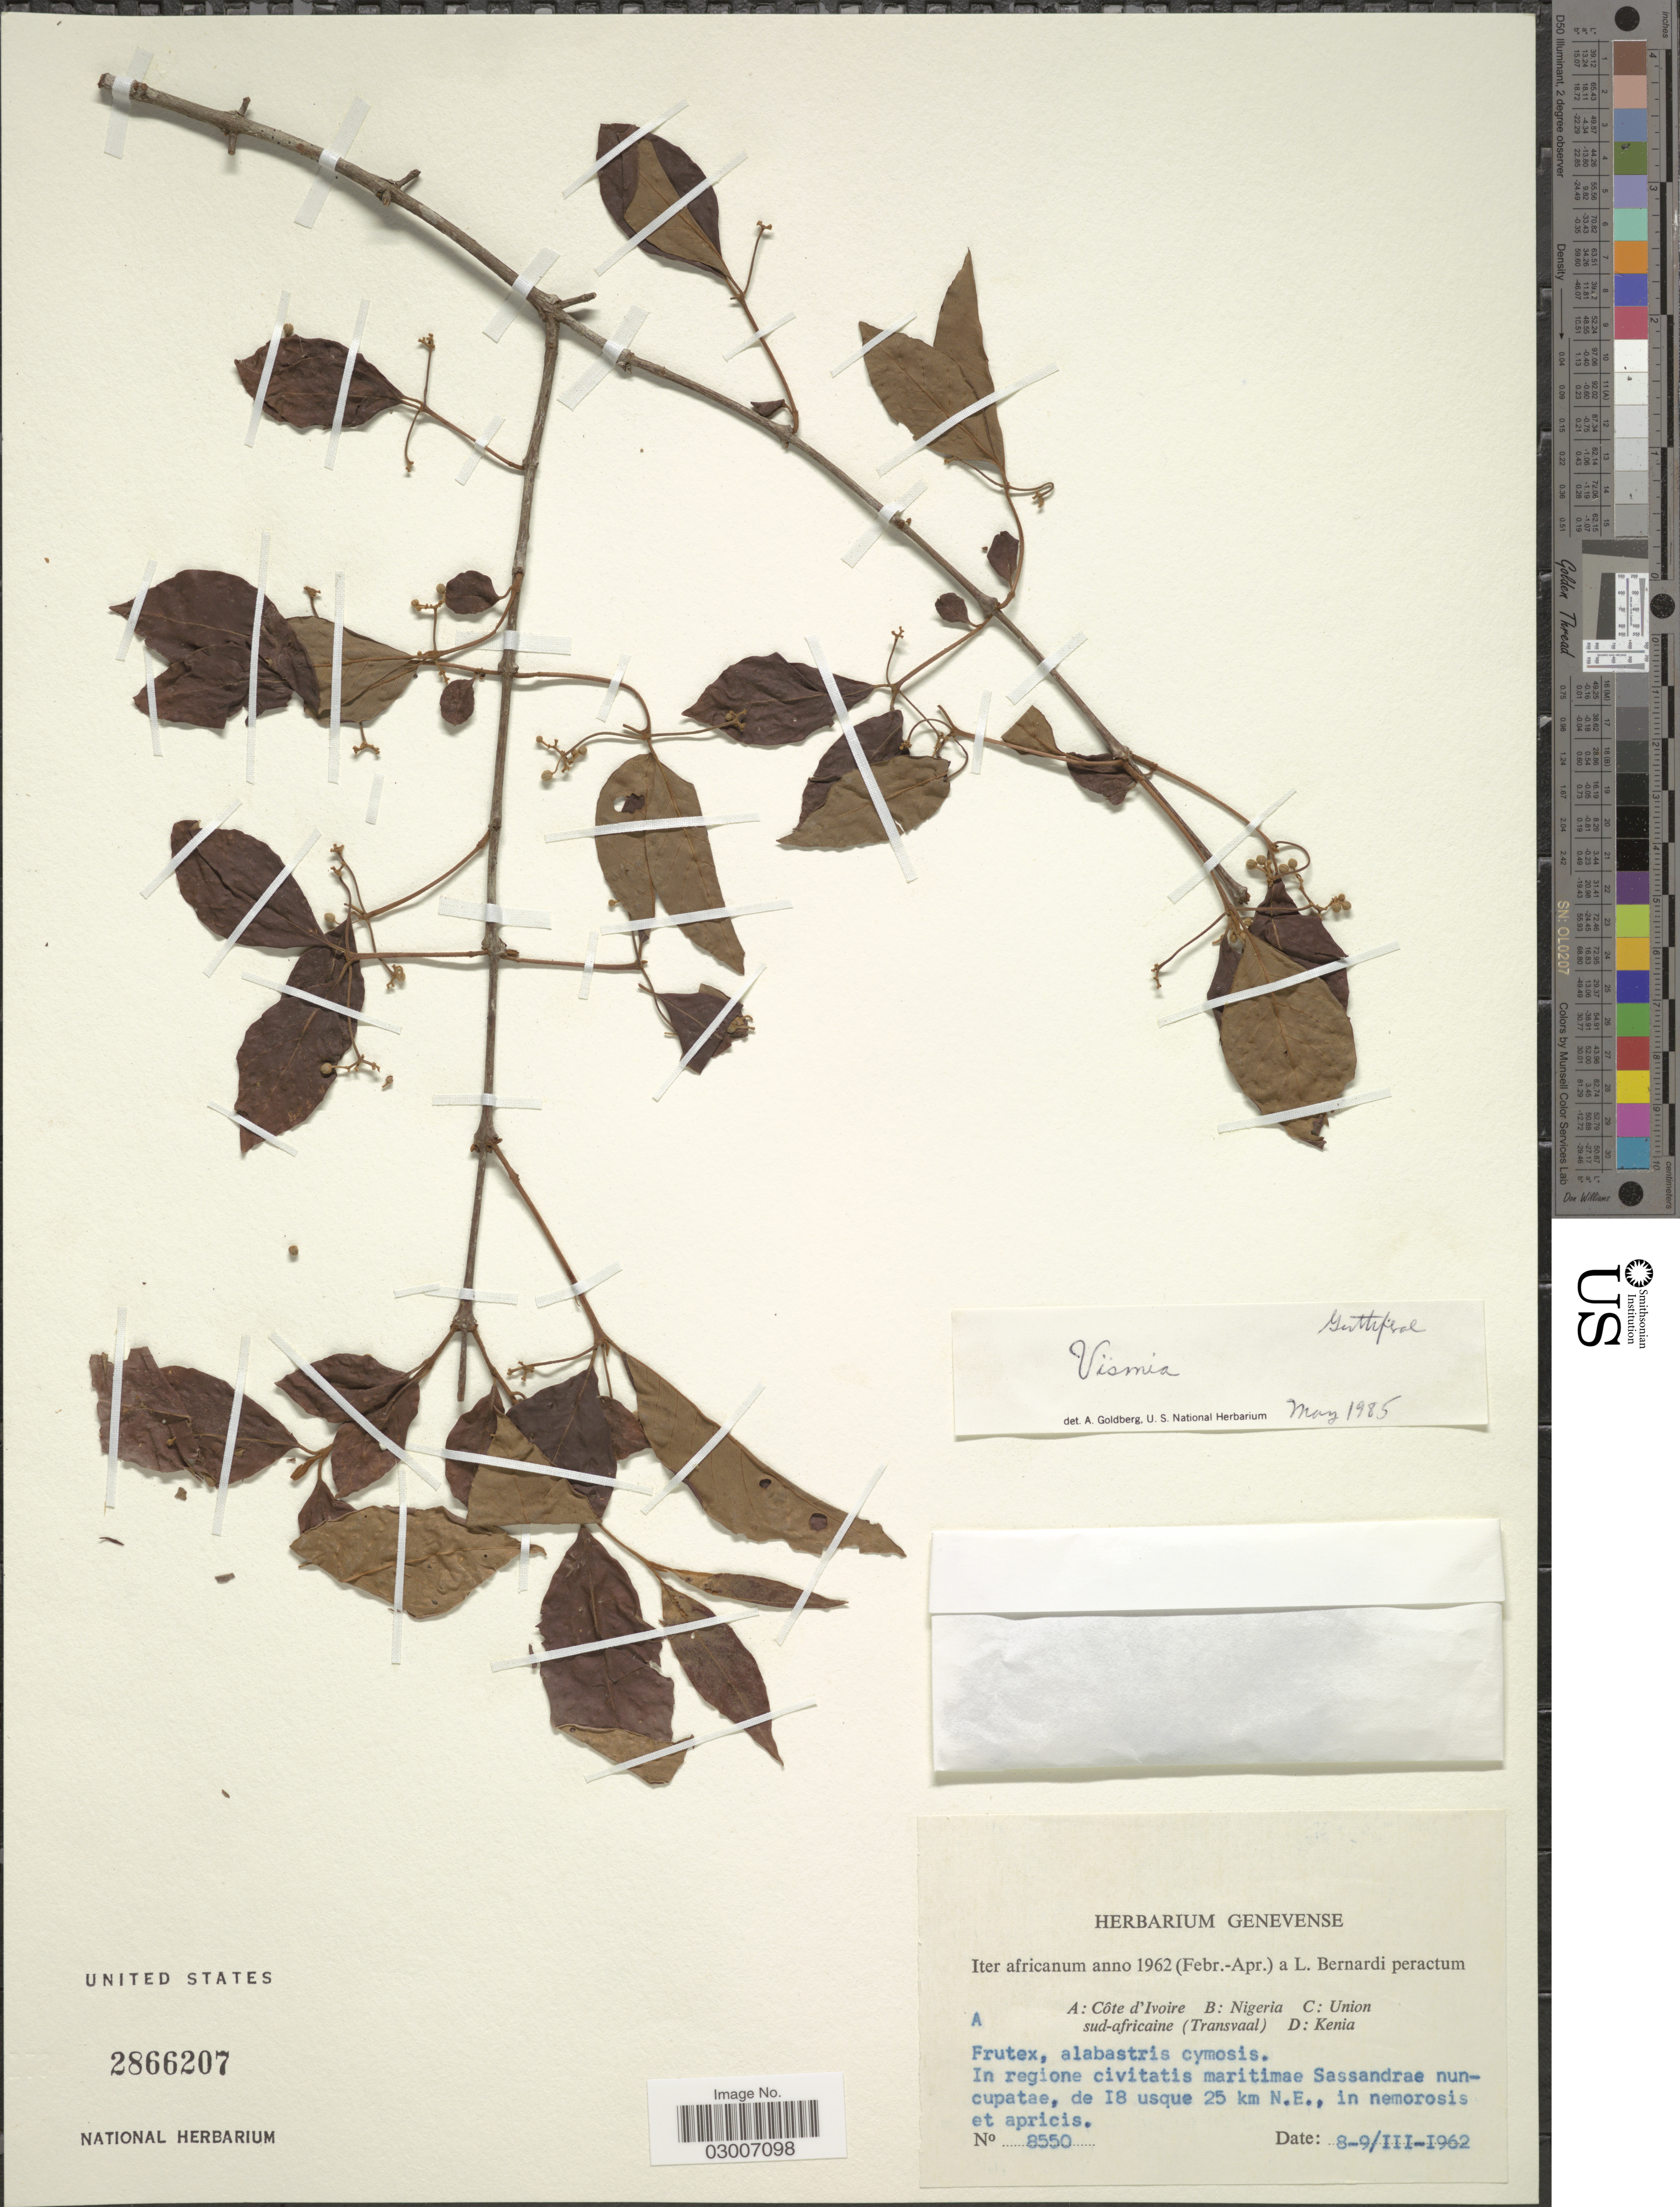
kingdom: Plantae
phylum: Tracheophyta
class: Magnoliopsida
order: Malpighiales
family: Hypericaceae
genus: Vismia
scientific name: Vismia sp.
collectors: L. Bernardi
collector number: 8550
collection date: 1962-03-08/1962-03-09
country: Ivory Coast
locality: Côte d'Ivoire. In regione civitatis maritimae Sassandrae nuncapatae, de 18 usque 25 km N.E., in nemorosis et apricis.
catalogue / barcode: US 2866207